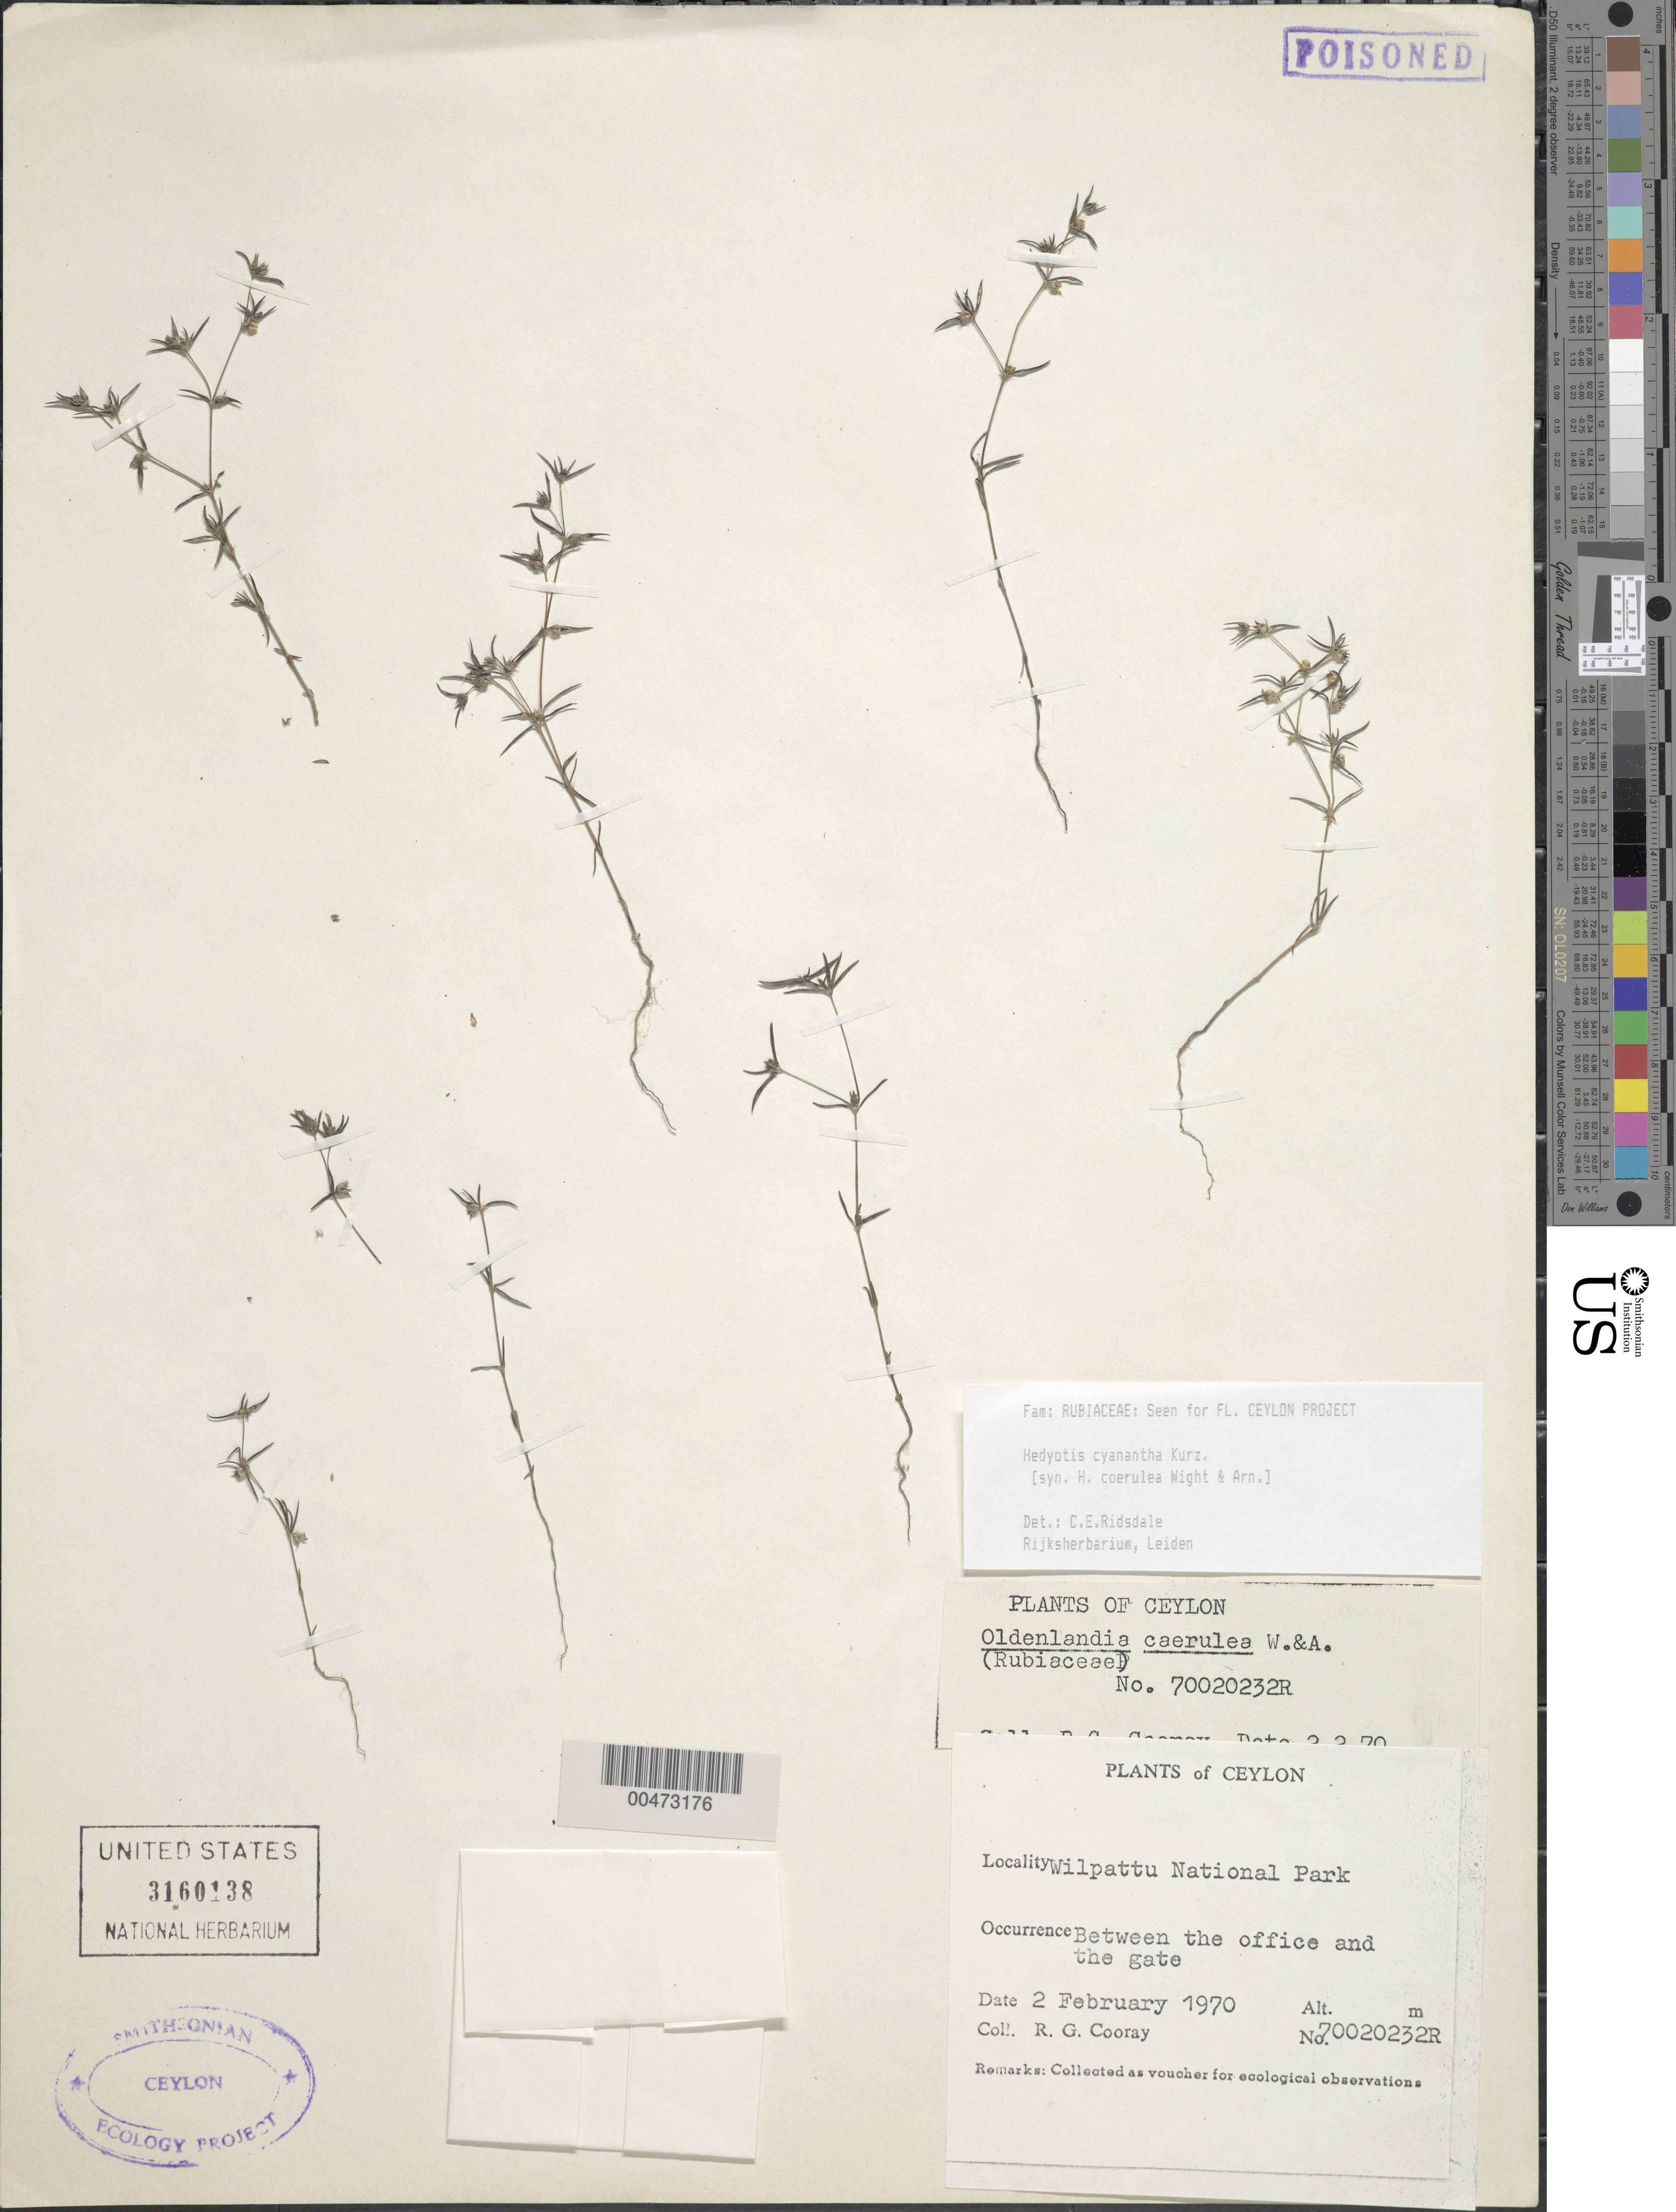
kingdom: Plantae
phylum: Tracheophyta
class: Magnoliopsida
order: Gentianales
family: Rubiaceae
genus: Hedyotis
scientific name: Hedyotis cyanantha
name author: Kurz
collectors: R. Cooray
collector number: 70020232R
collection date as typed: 02 Feb 1970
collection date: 1970-02-02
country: Sri Lanka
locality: Wilpattu National Park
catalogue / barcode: US 3160138